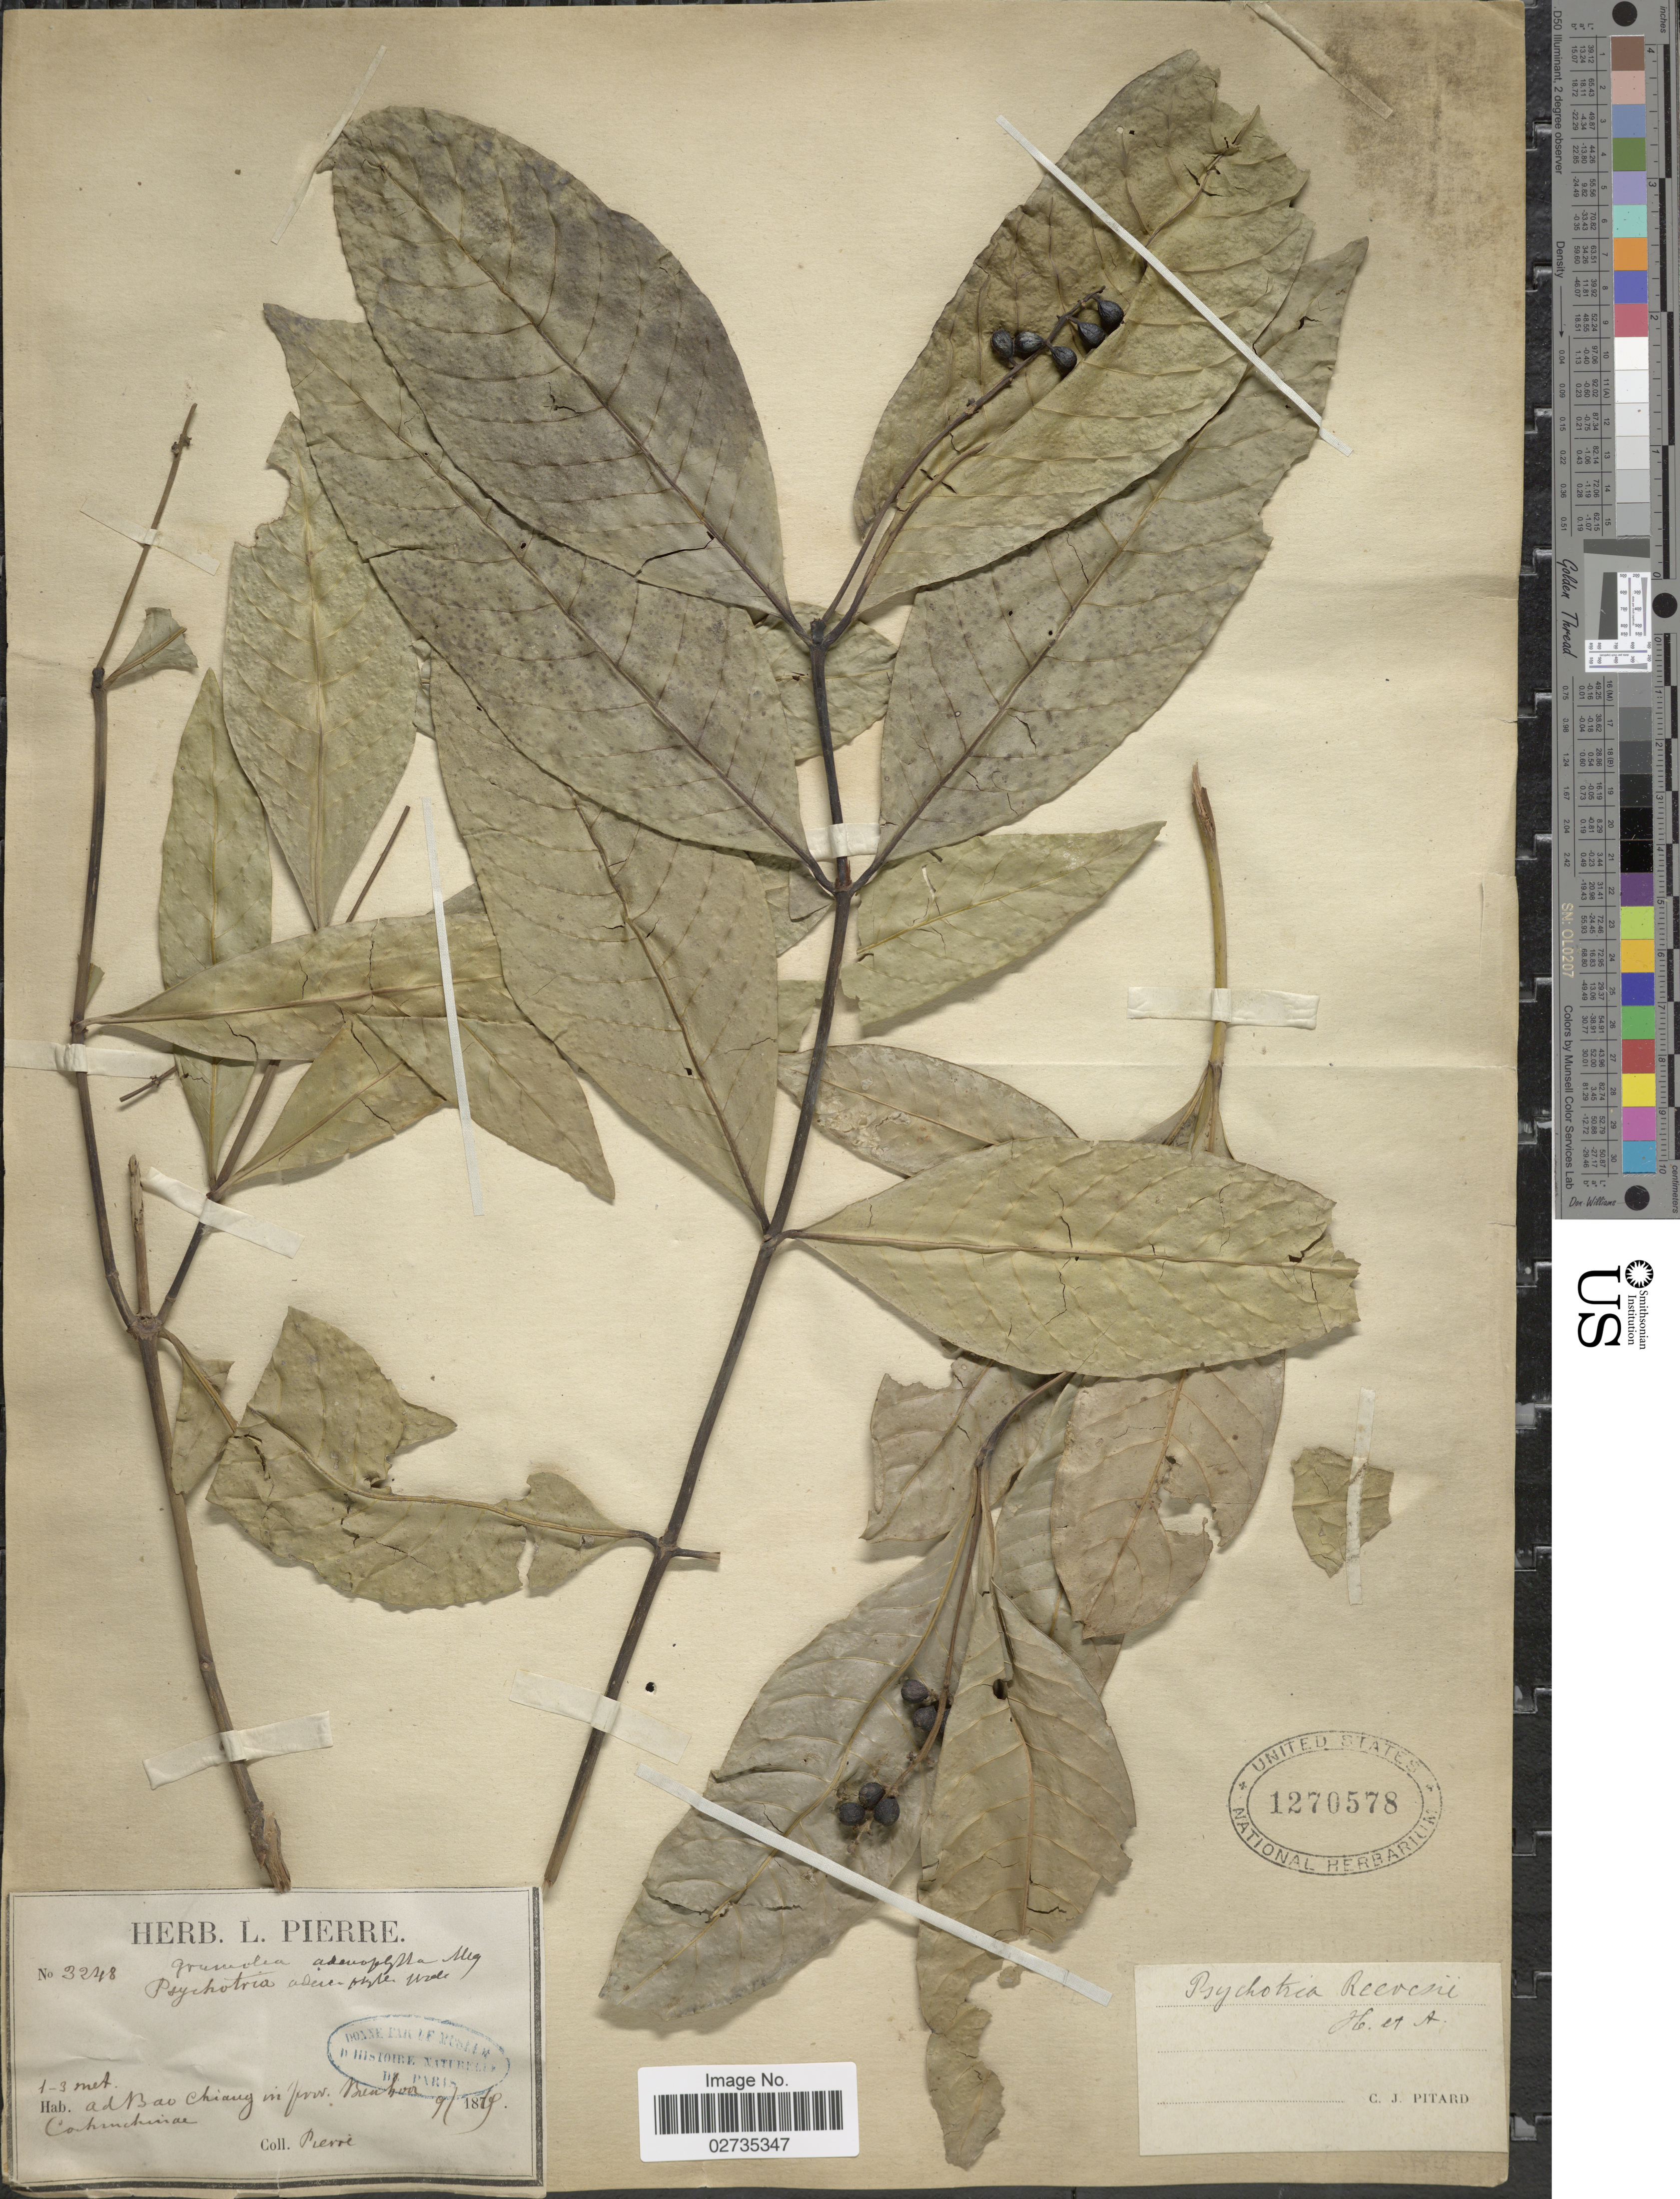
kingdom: Plantae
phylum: Tracheophyta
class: Magnoliopsida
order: Gentianales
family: Rubiaceae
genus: Psychotria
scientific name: Psychotria adenophylla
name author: Steyerm.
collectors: -- Pierre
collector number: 3248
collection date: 1869-09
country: Vietnam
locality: Ad Bao Chiang in prov. Binhoa, Cochinchine [interpreted]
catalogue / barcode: US 1270578